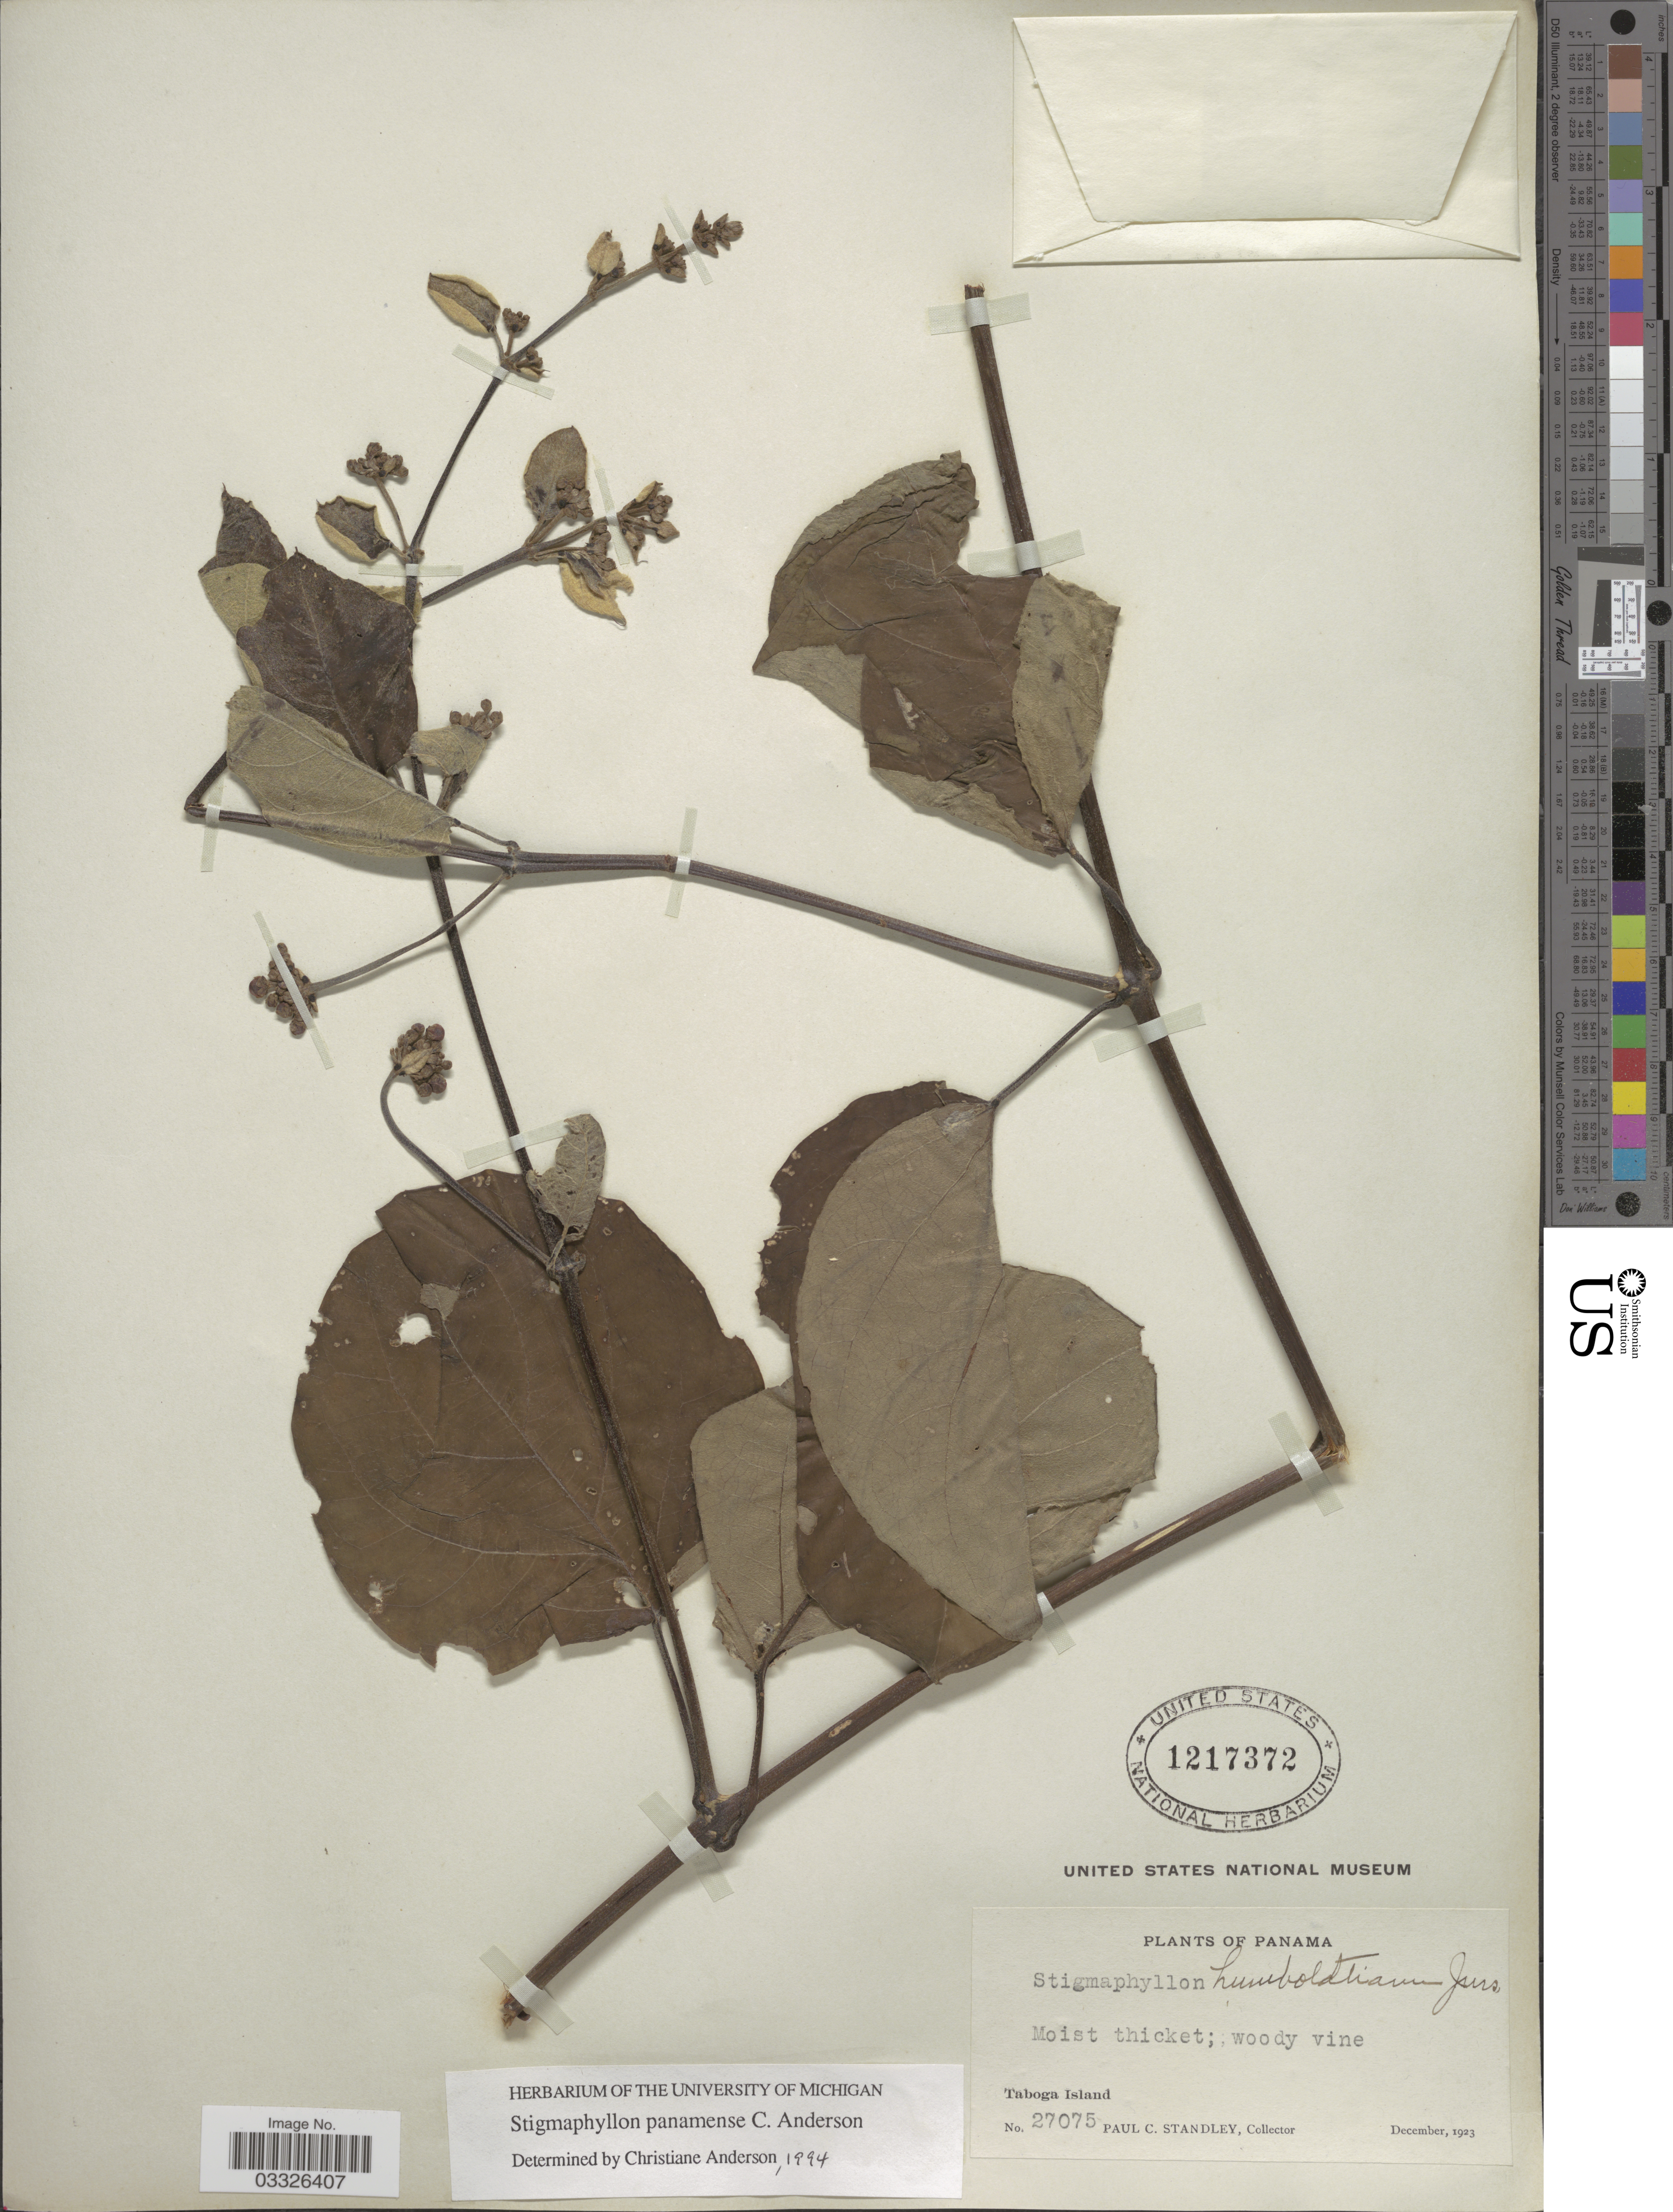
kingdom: Plantae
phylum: Tracheophyta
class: Magnoliopsida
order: Malpighiales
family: Malpighiaceae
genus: Stigmaphyllon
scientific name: Stigmaphyllon panamense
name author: C.E. Anderson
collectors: P. C. Standley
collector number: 27075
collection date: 1923-12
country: Panama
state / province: Panamá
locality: Taboga Island.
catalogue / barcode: US 1217372